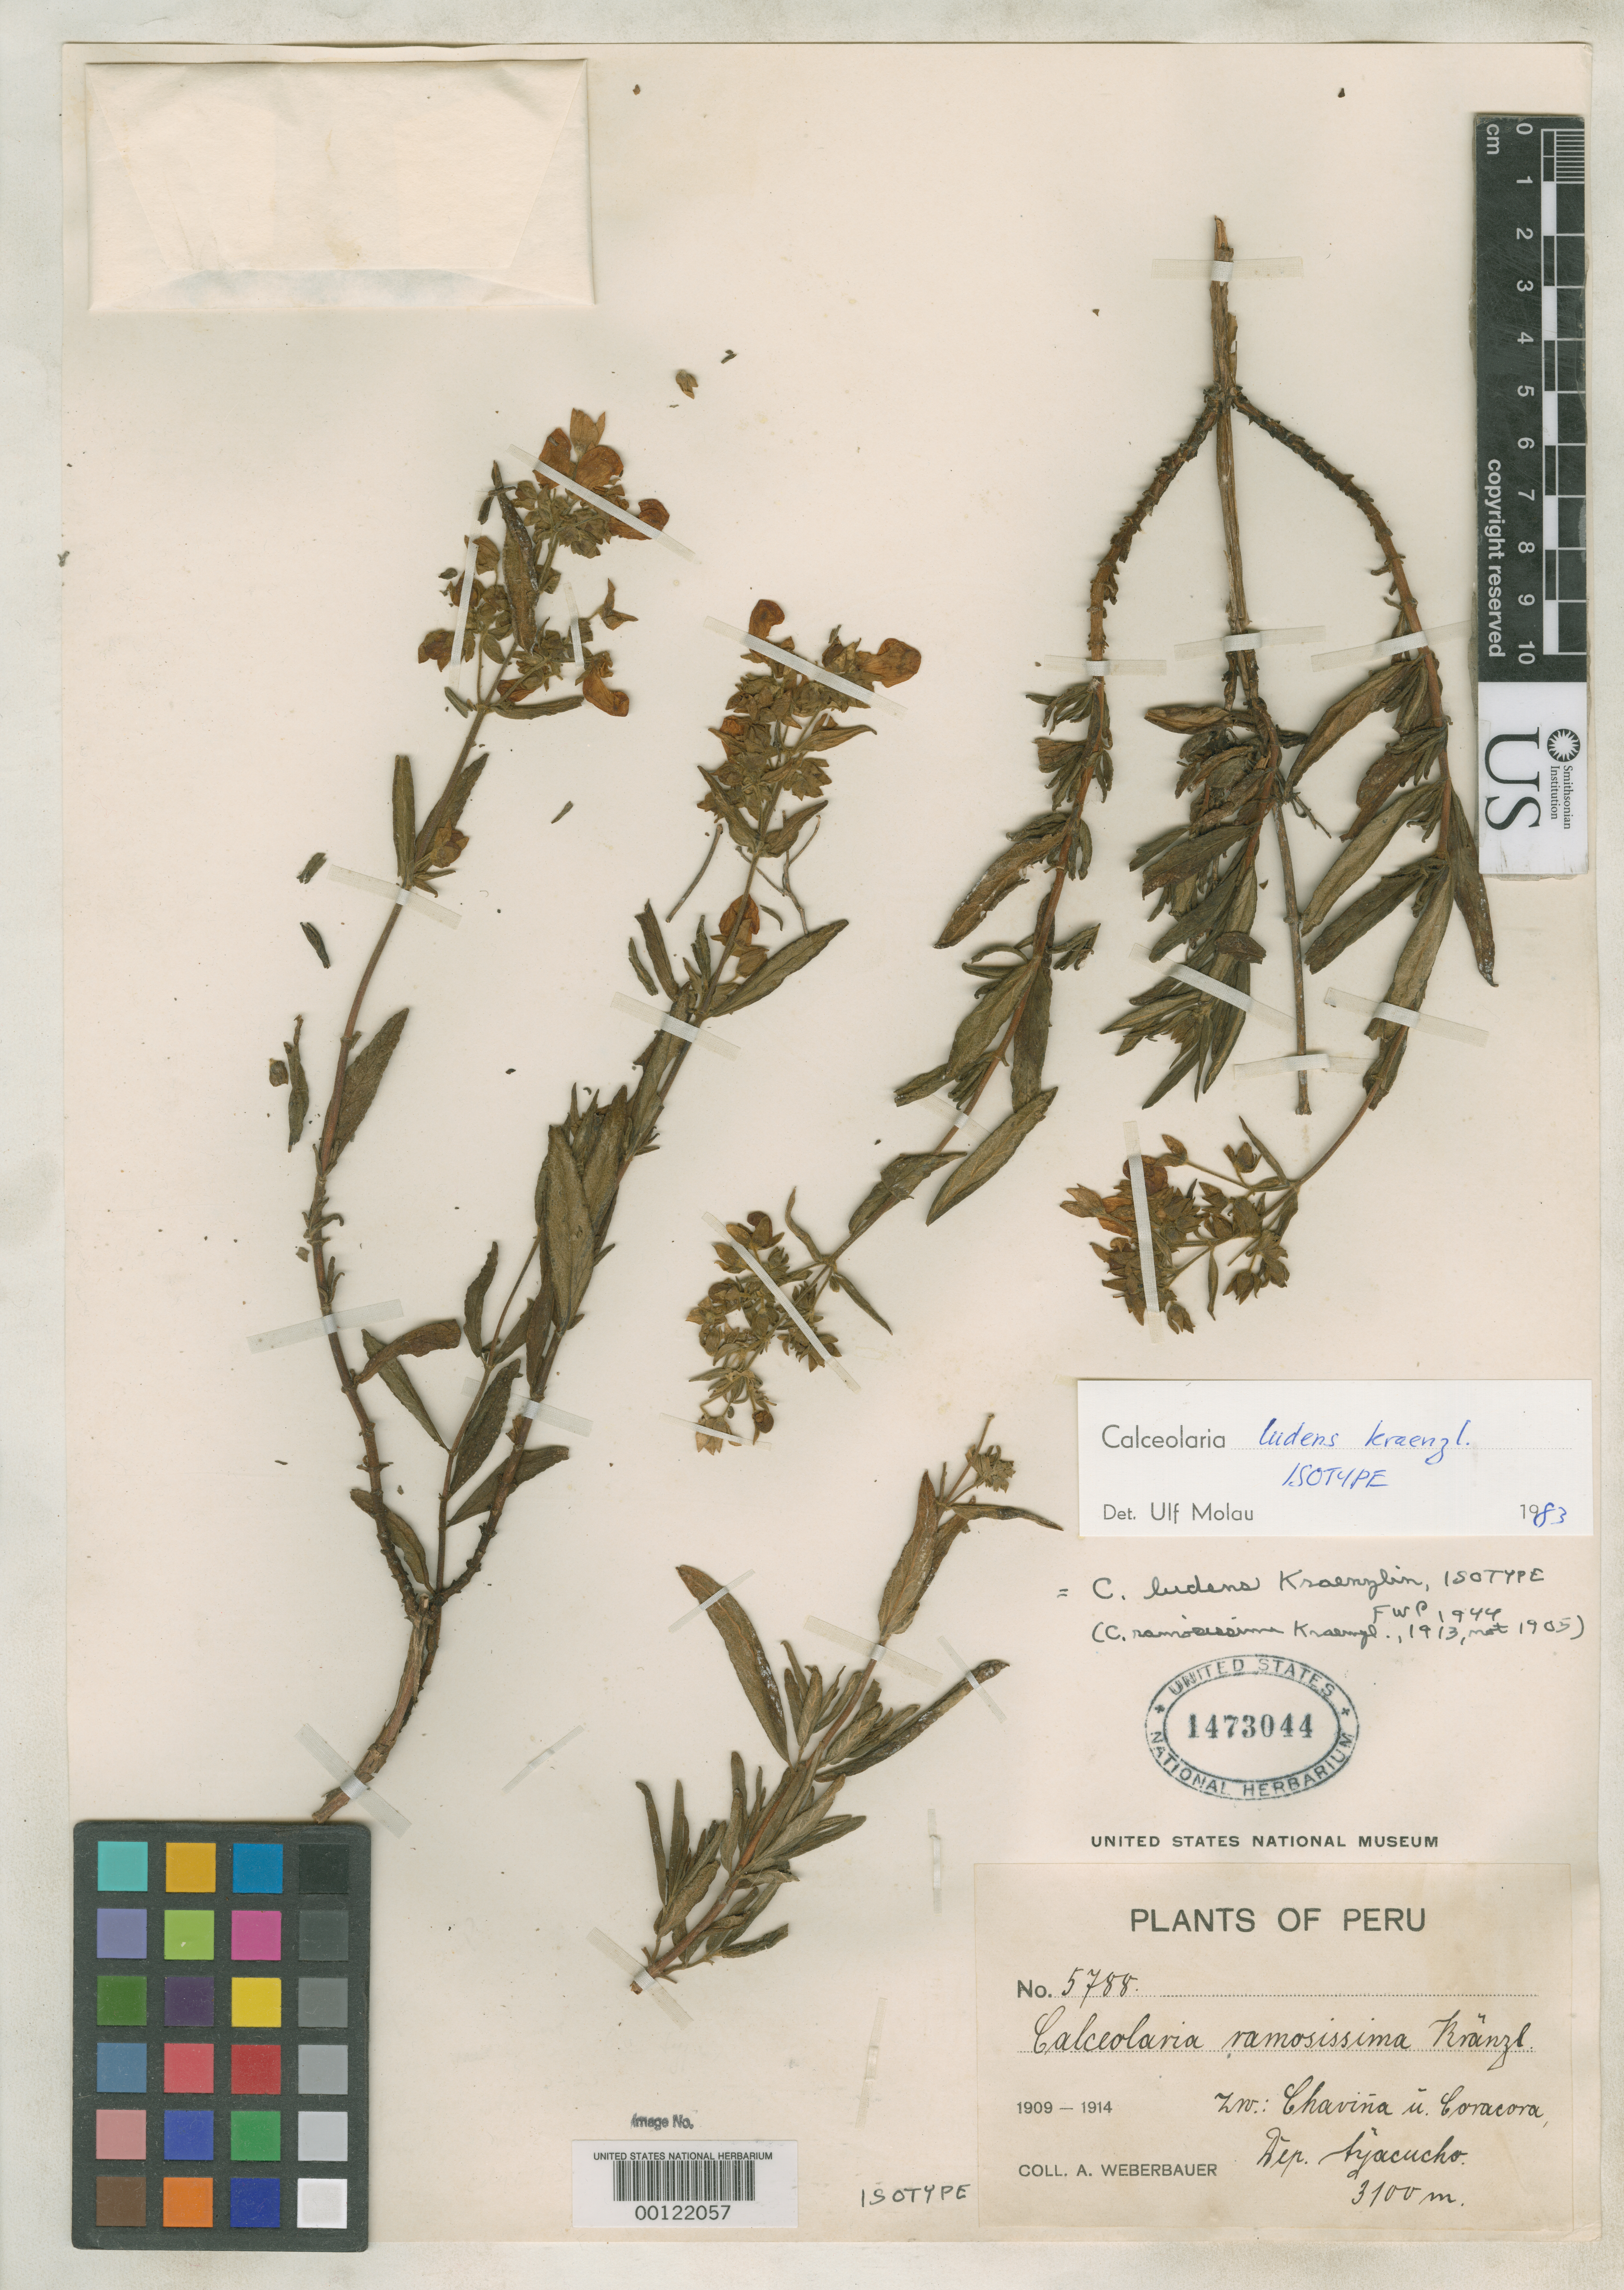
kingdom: Plantae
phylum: Tracheophyta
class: Magnoliopsida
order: Lamiales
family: Calceolariaceae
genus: Calceolaria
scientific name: Calceolaria ludens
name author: Kraenzl.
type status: Isotype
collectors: A. Weberbauer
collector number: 5788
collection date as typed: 1909 to -- --- 1914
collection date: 1909/1914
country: Peru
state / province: Ayacucho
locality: Chaviña u Coracora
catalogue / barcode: US 1473044